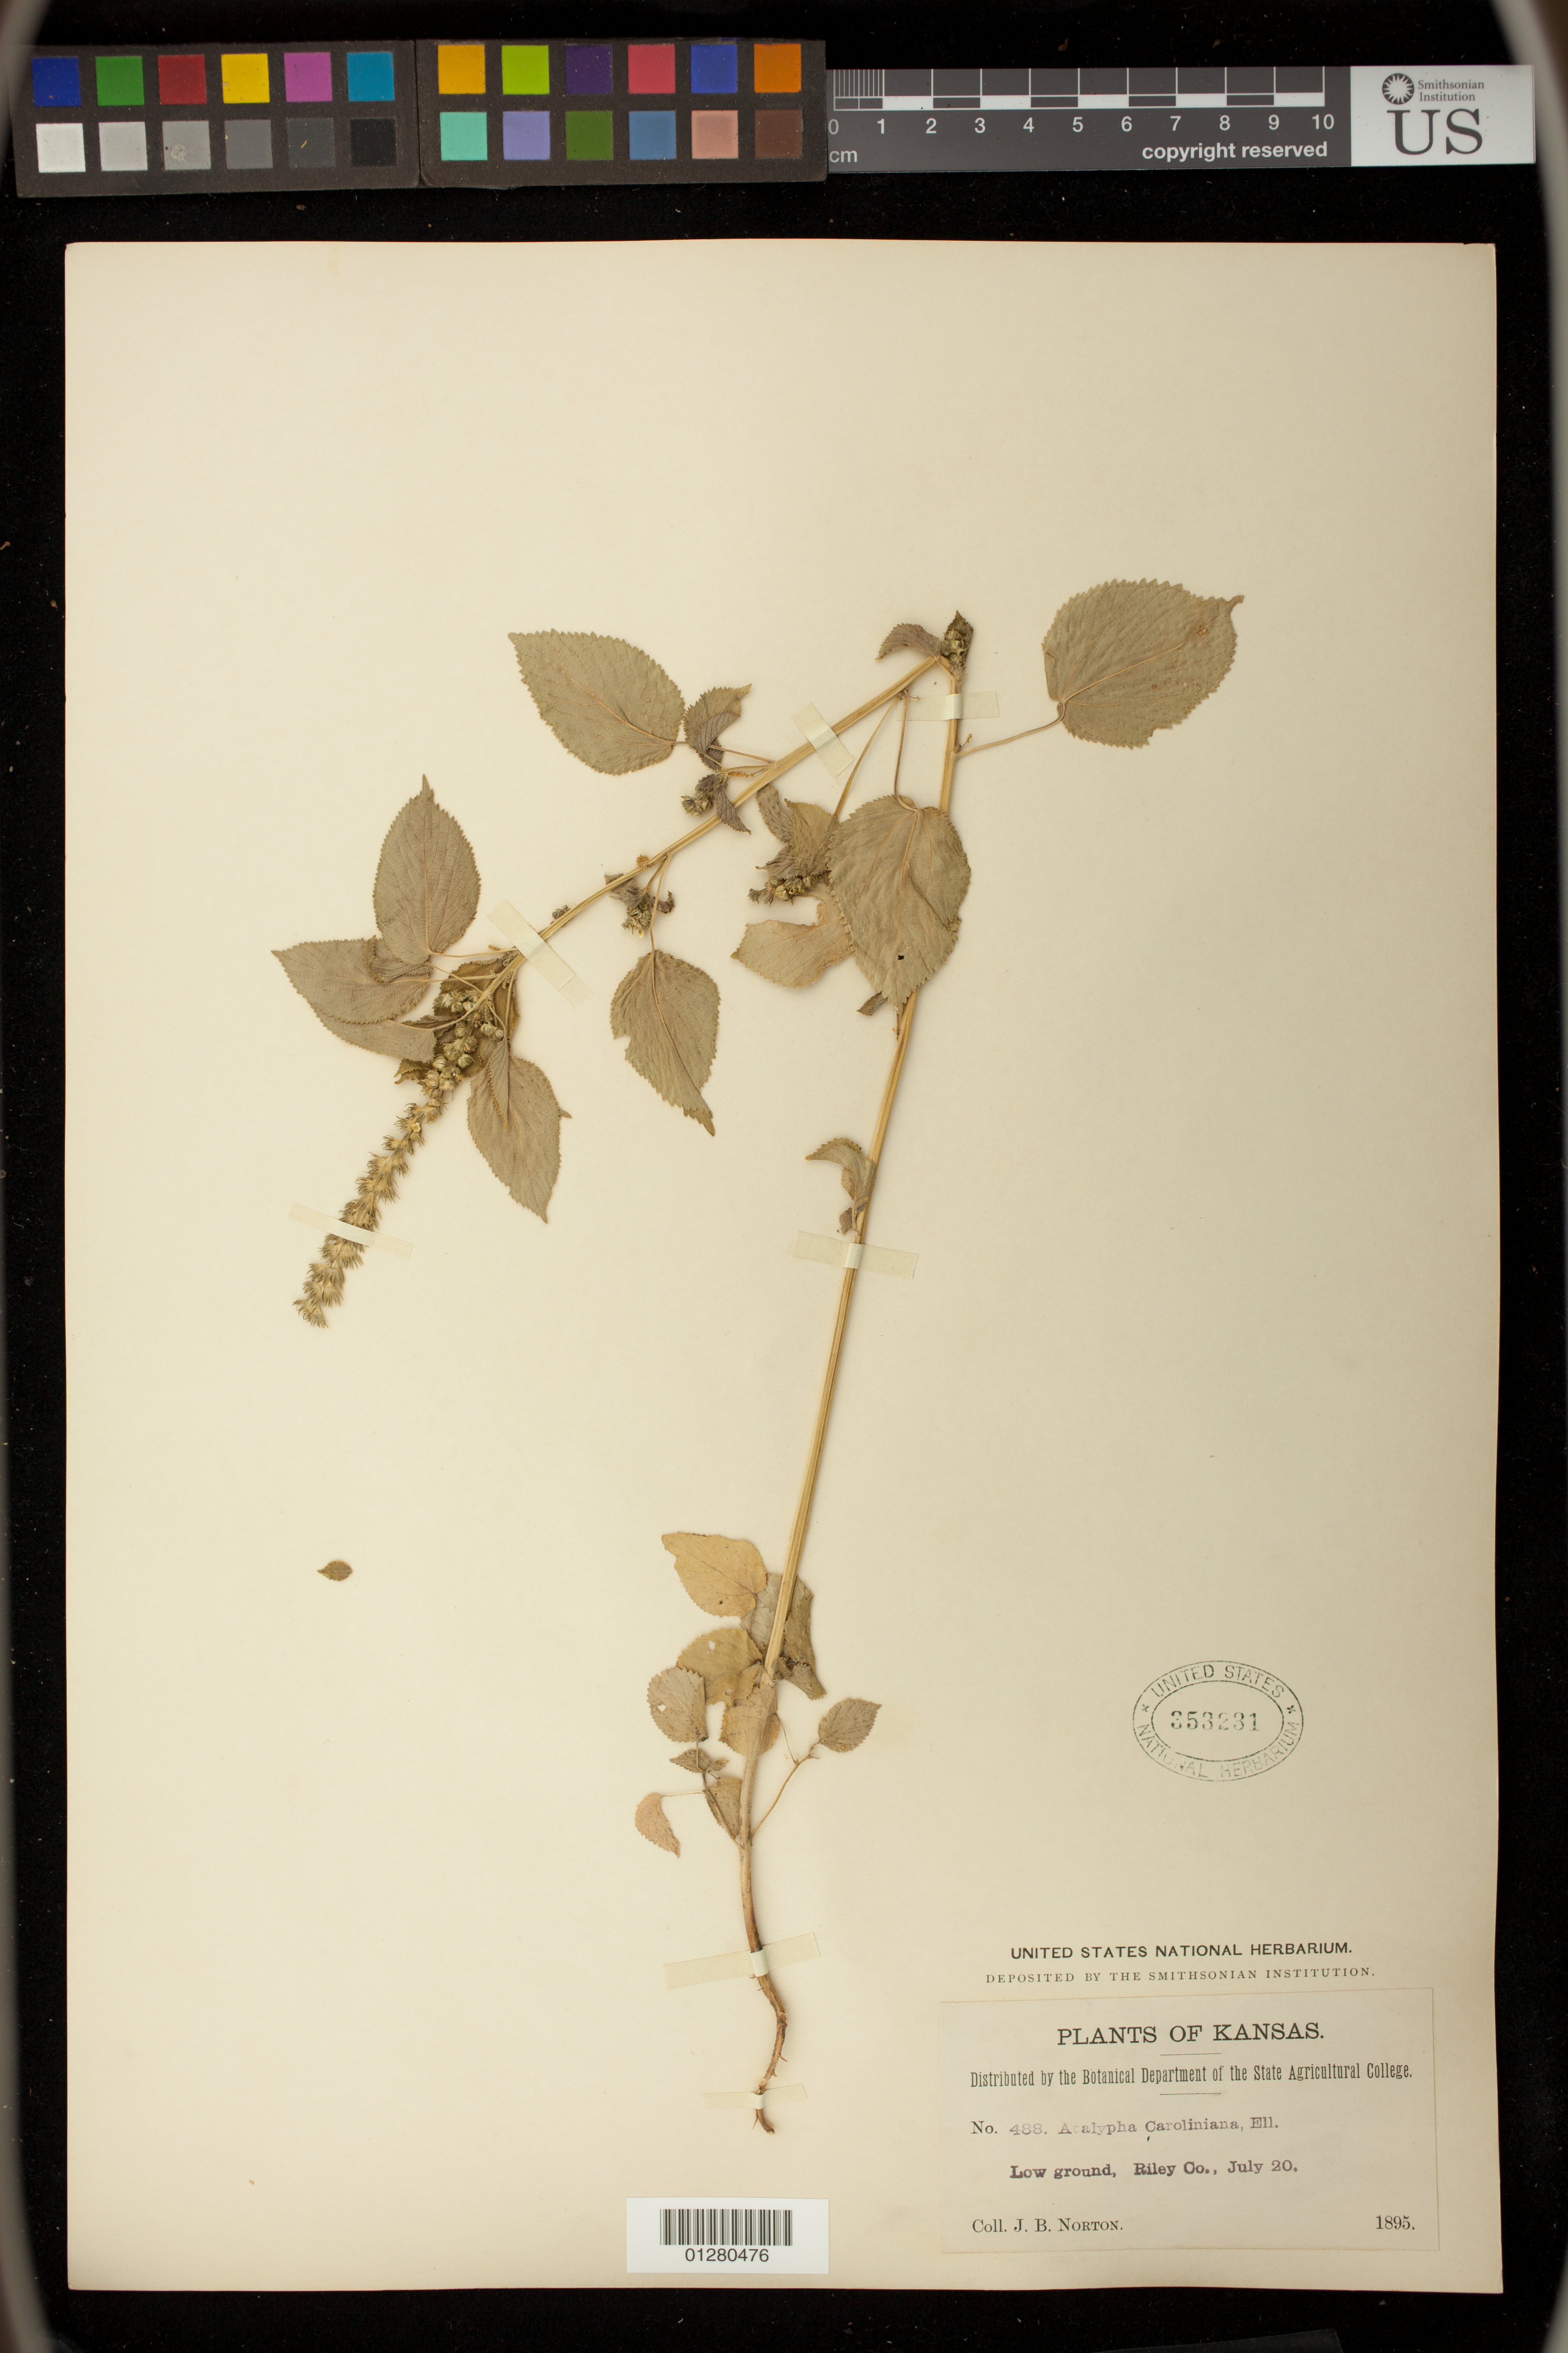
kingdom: Plantae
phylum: Tracheophyta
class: Magnoliopsida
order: Malpighiales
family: Euphorbiaceae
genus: Acalypha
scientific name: Acalypha ostryifolia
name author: Ridd.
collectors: J. B. Norton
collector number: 488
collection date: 1895-07-20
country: United States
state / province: Kansas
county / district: Riley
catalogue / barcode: US 353231